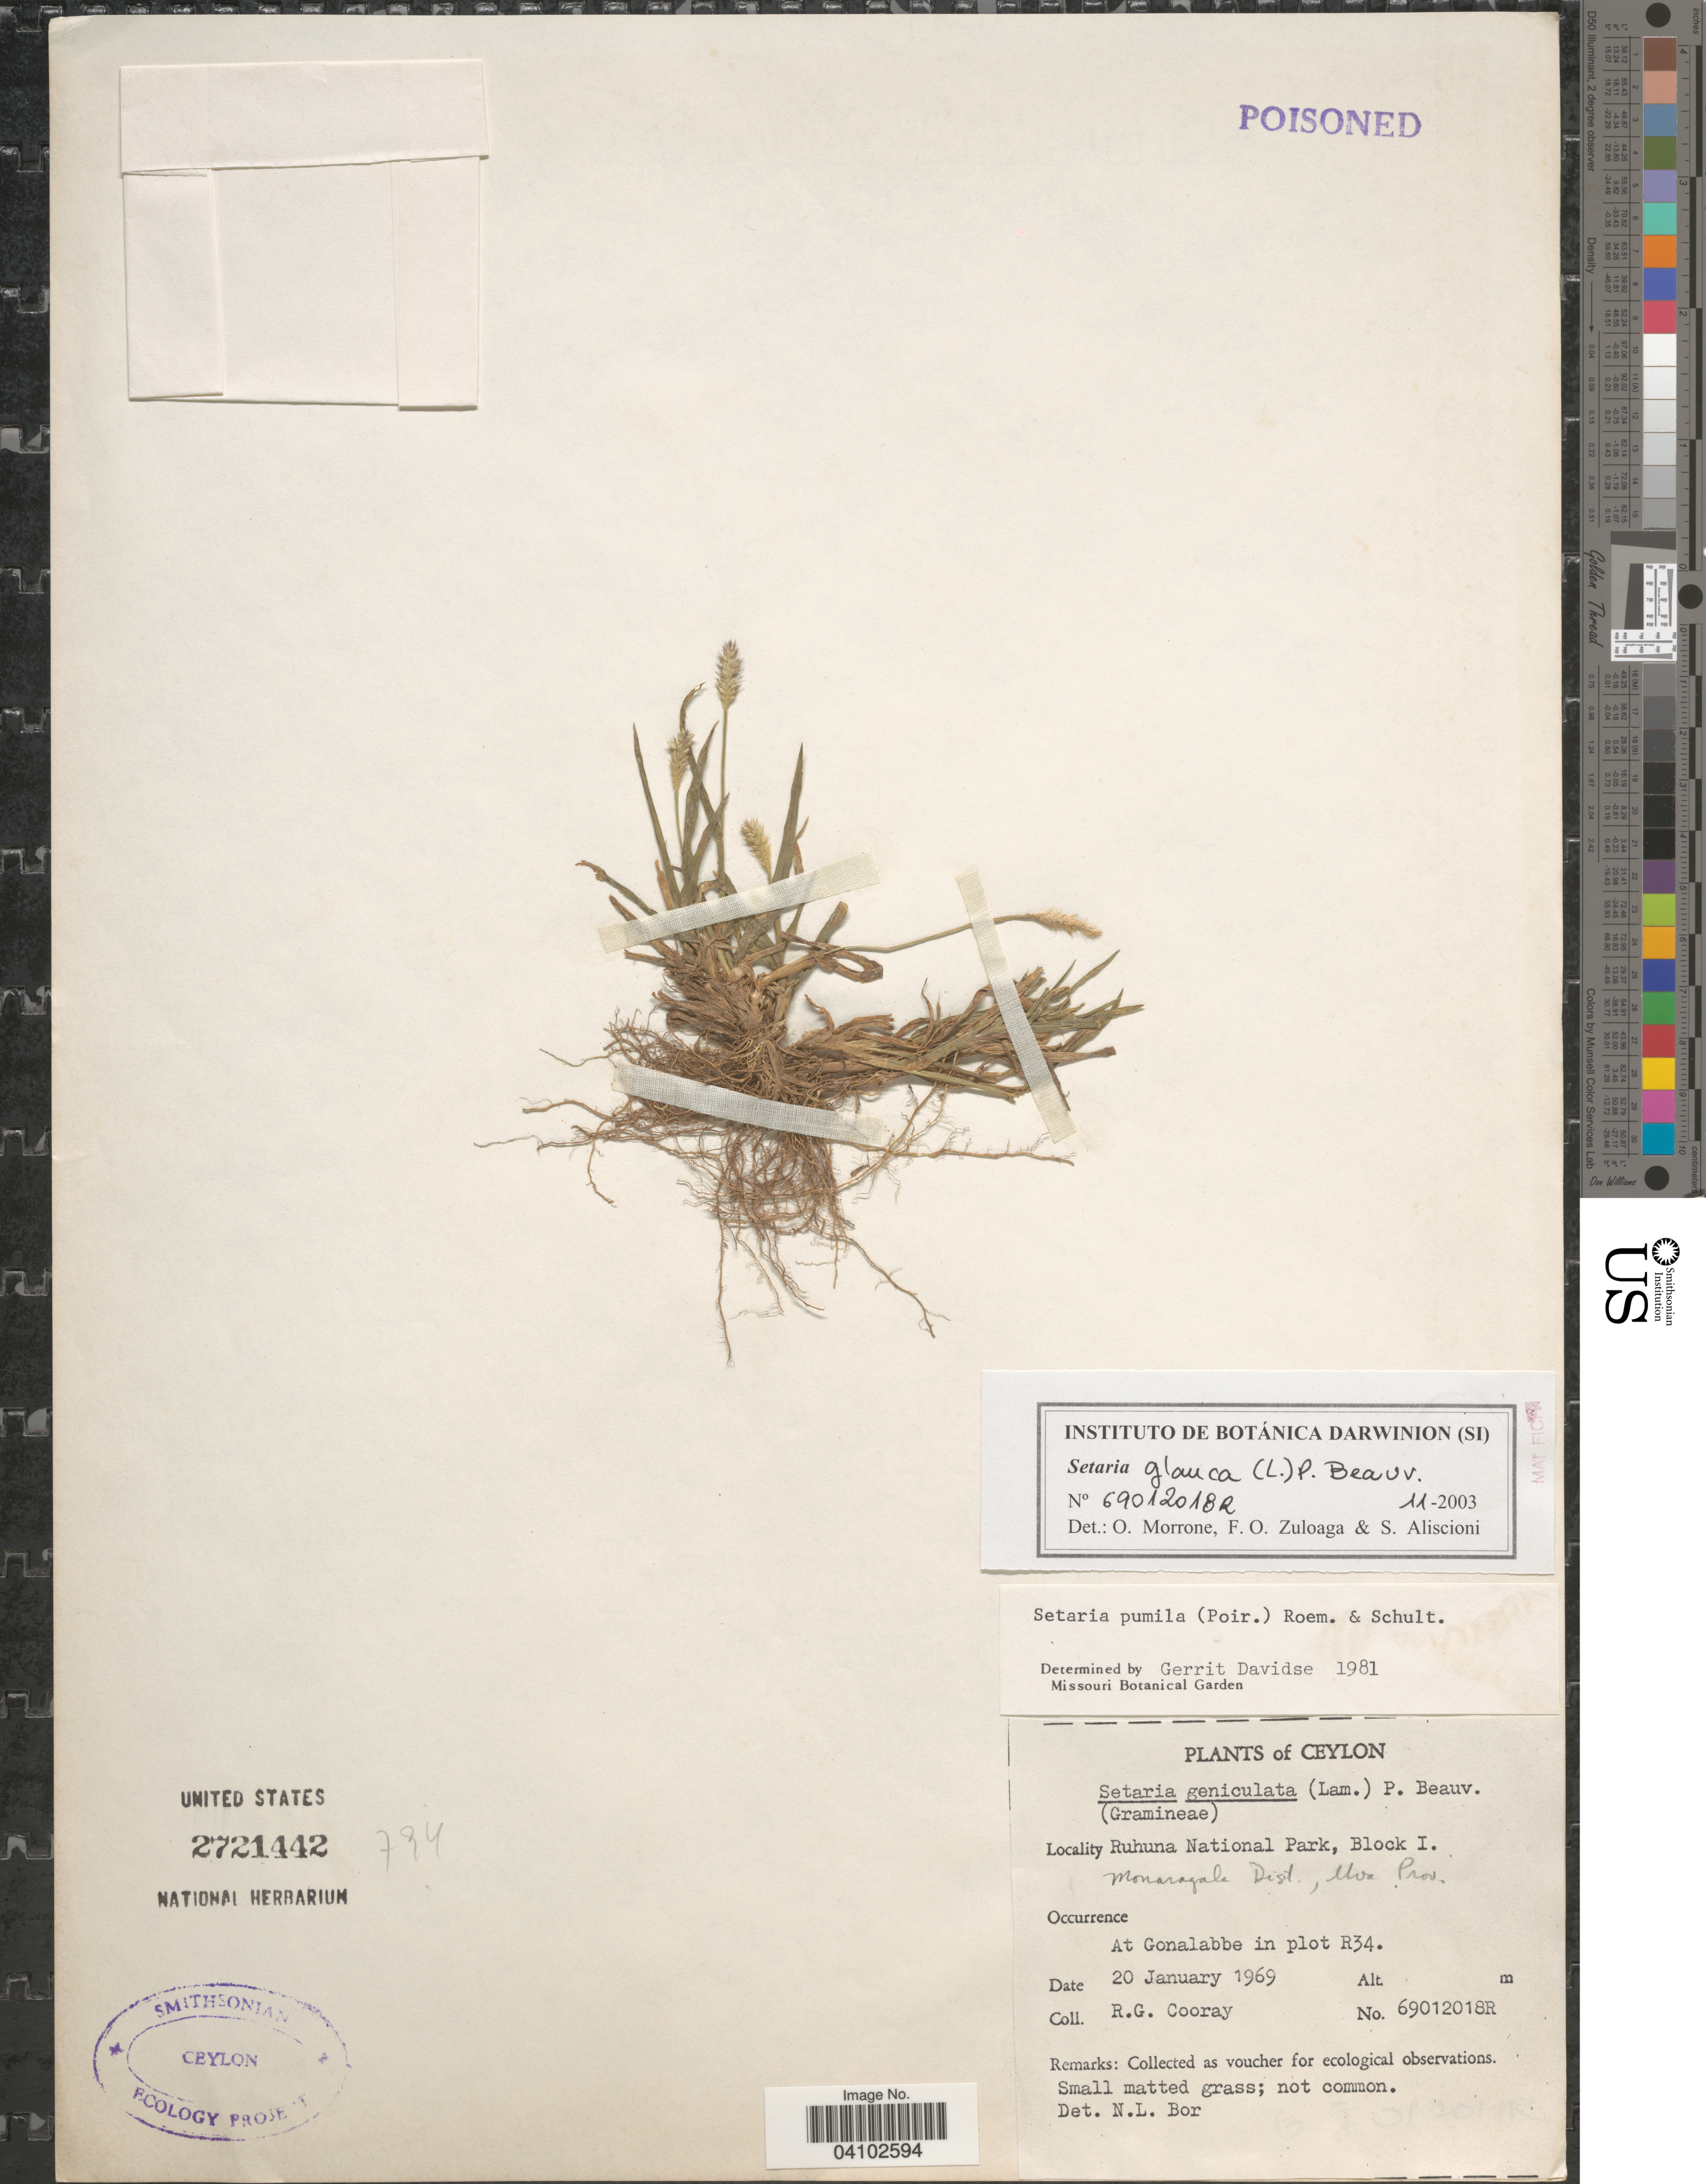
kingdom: Plantae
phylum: Tracheophyta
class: Liliopsida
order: Poales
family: Poaceae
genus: Cenchrus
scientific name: Cenchrus americanus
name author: (L.) Morrone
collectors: R. Cooray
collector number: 69012018R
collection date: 1969-01-20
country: Sri Lanka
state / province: Uva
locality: Ceylon. Ruhuna National Park, Block I. Monaragala Dist. At Gonalabbe in plot R34.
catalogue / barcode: US 2721442